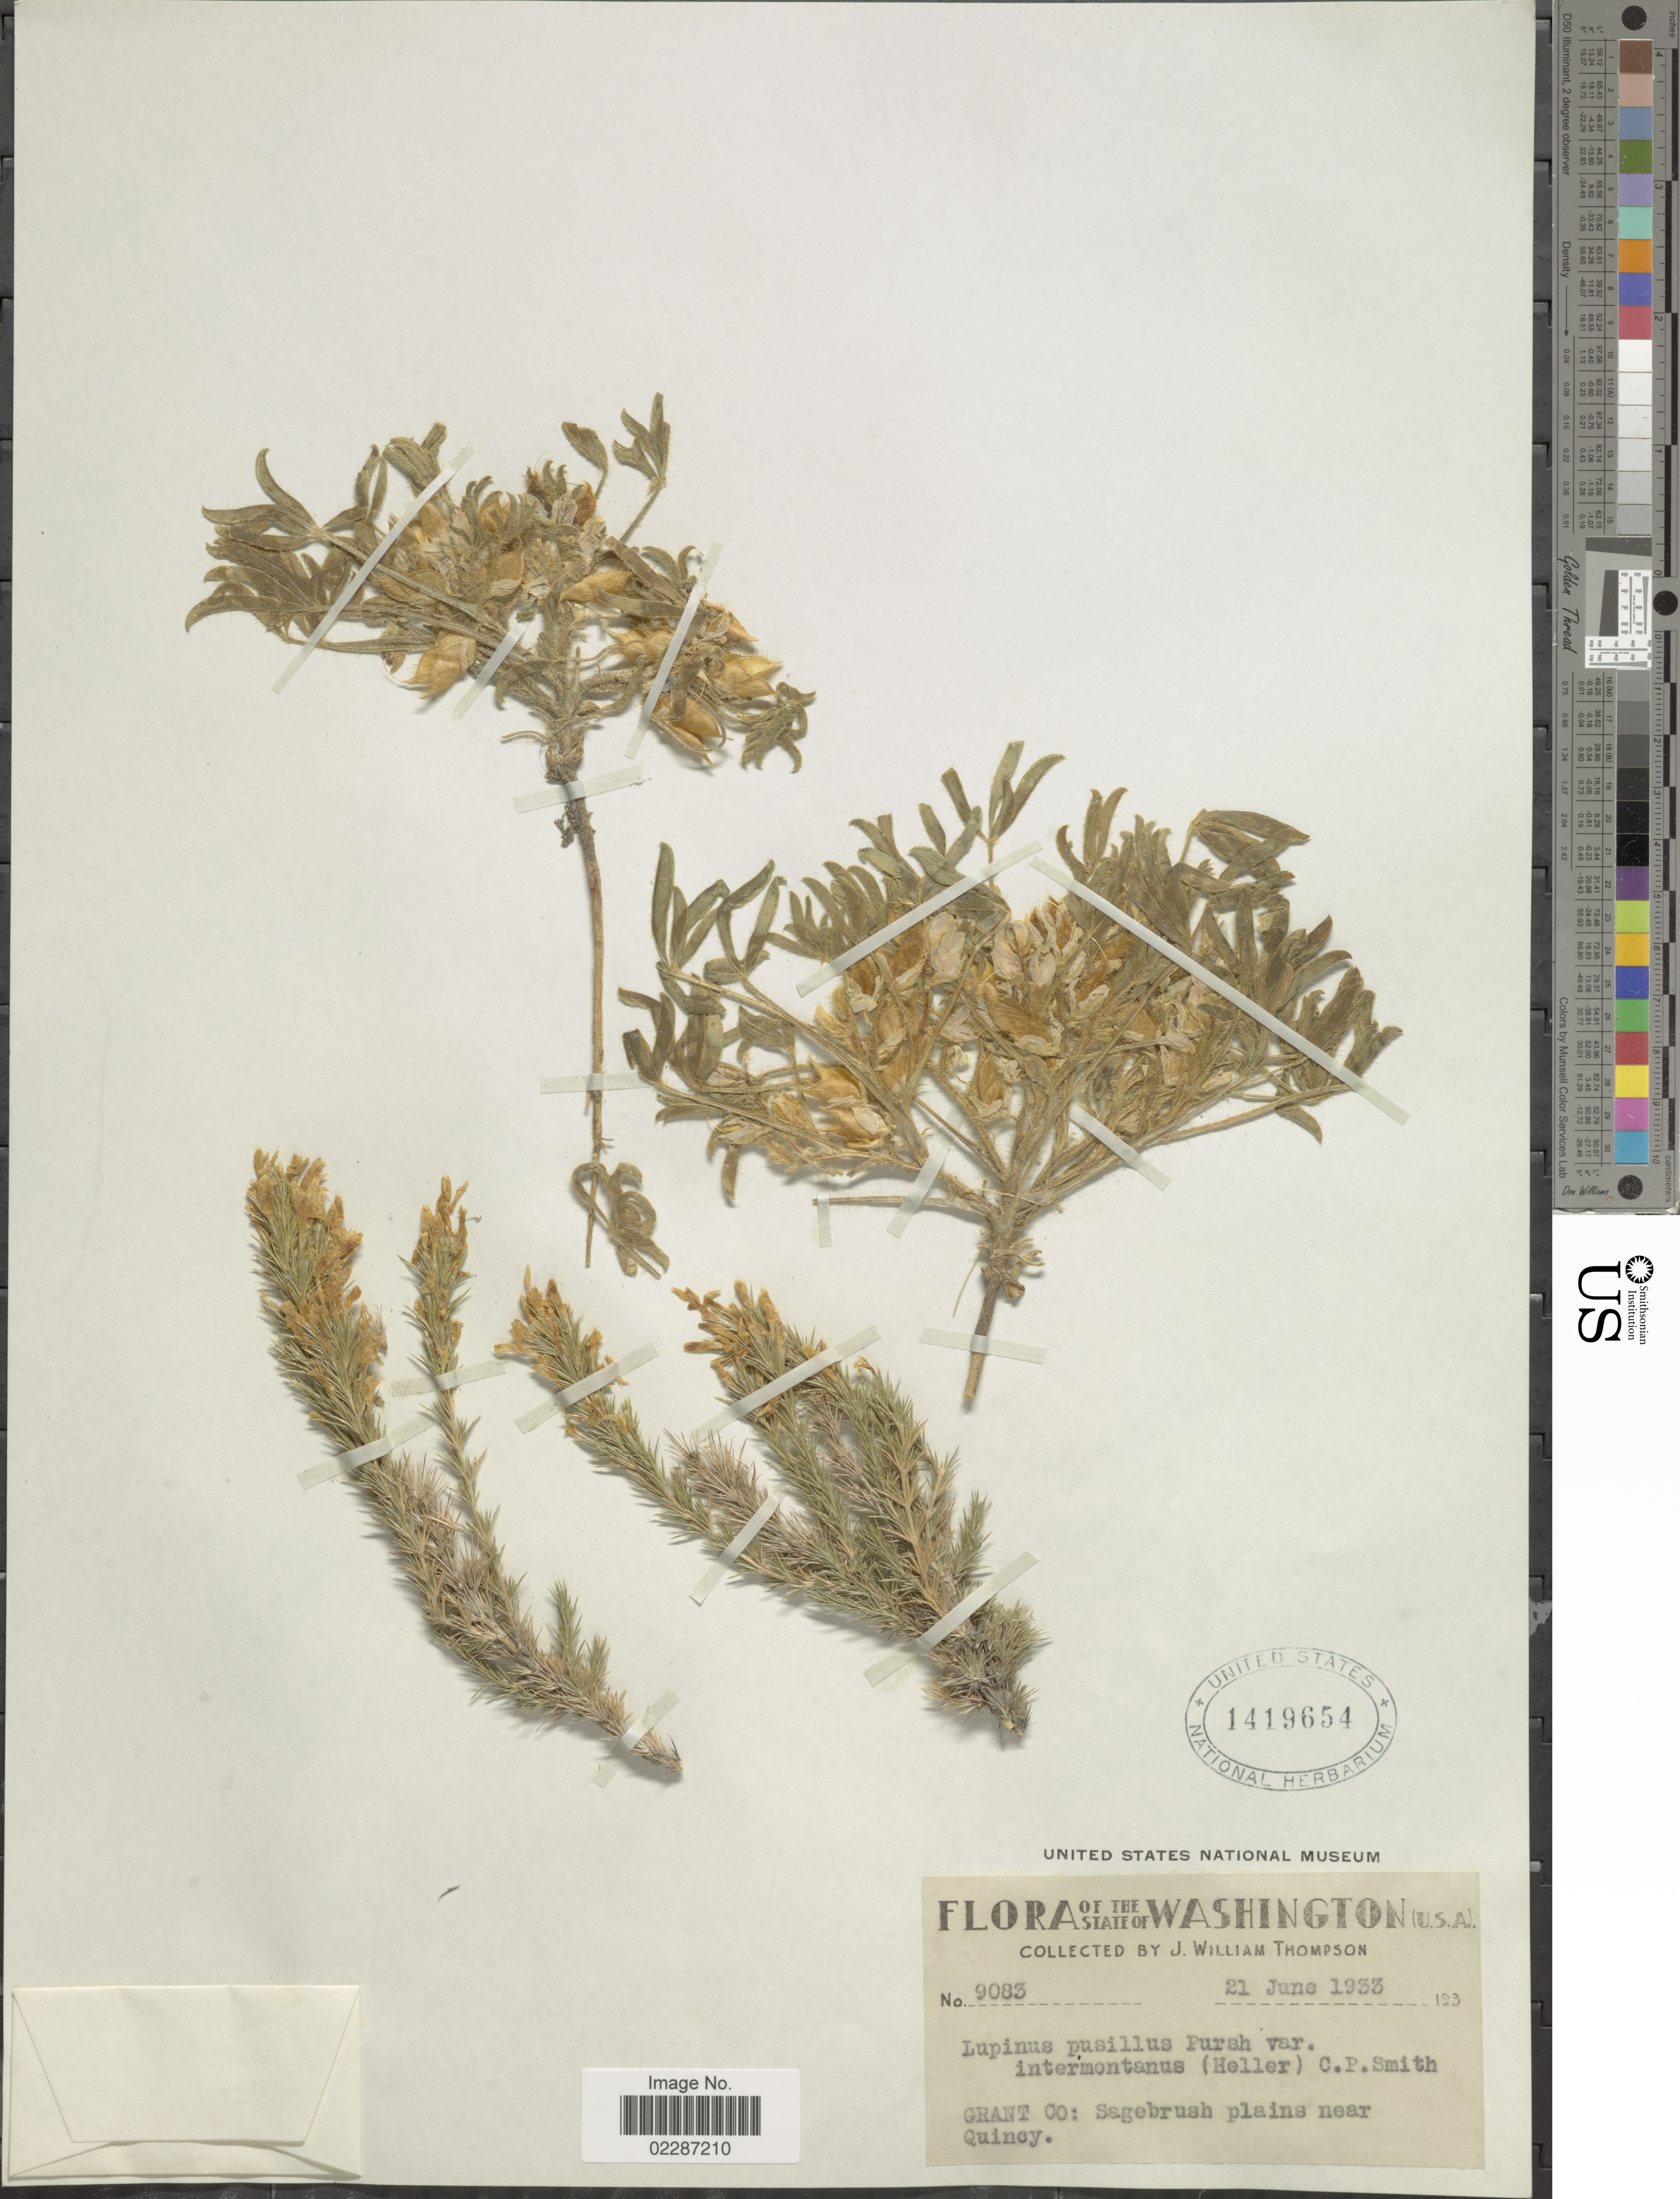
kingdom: Plantae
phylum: Tracheophyta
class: Magnoliopsida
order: Fabales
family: Fabaceae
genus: Lupinus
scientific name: Lupinus pusillus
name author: Pursh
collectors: J. W. Thompson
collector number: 9083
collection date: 1933-06-21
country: United States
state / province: Washington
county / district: Grant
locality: Grant Co: Sagebrush plains near Quincy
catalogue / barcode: US 1419654